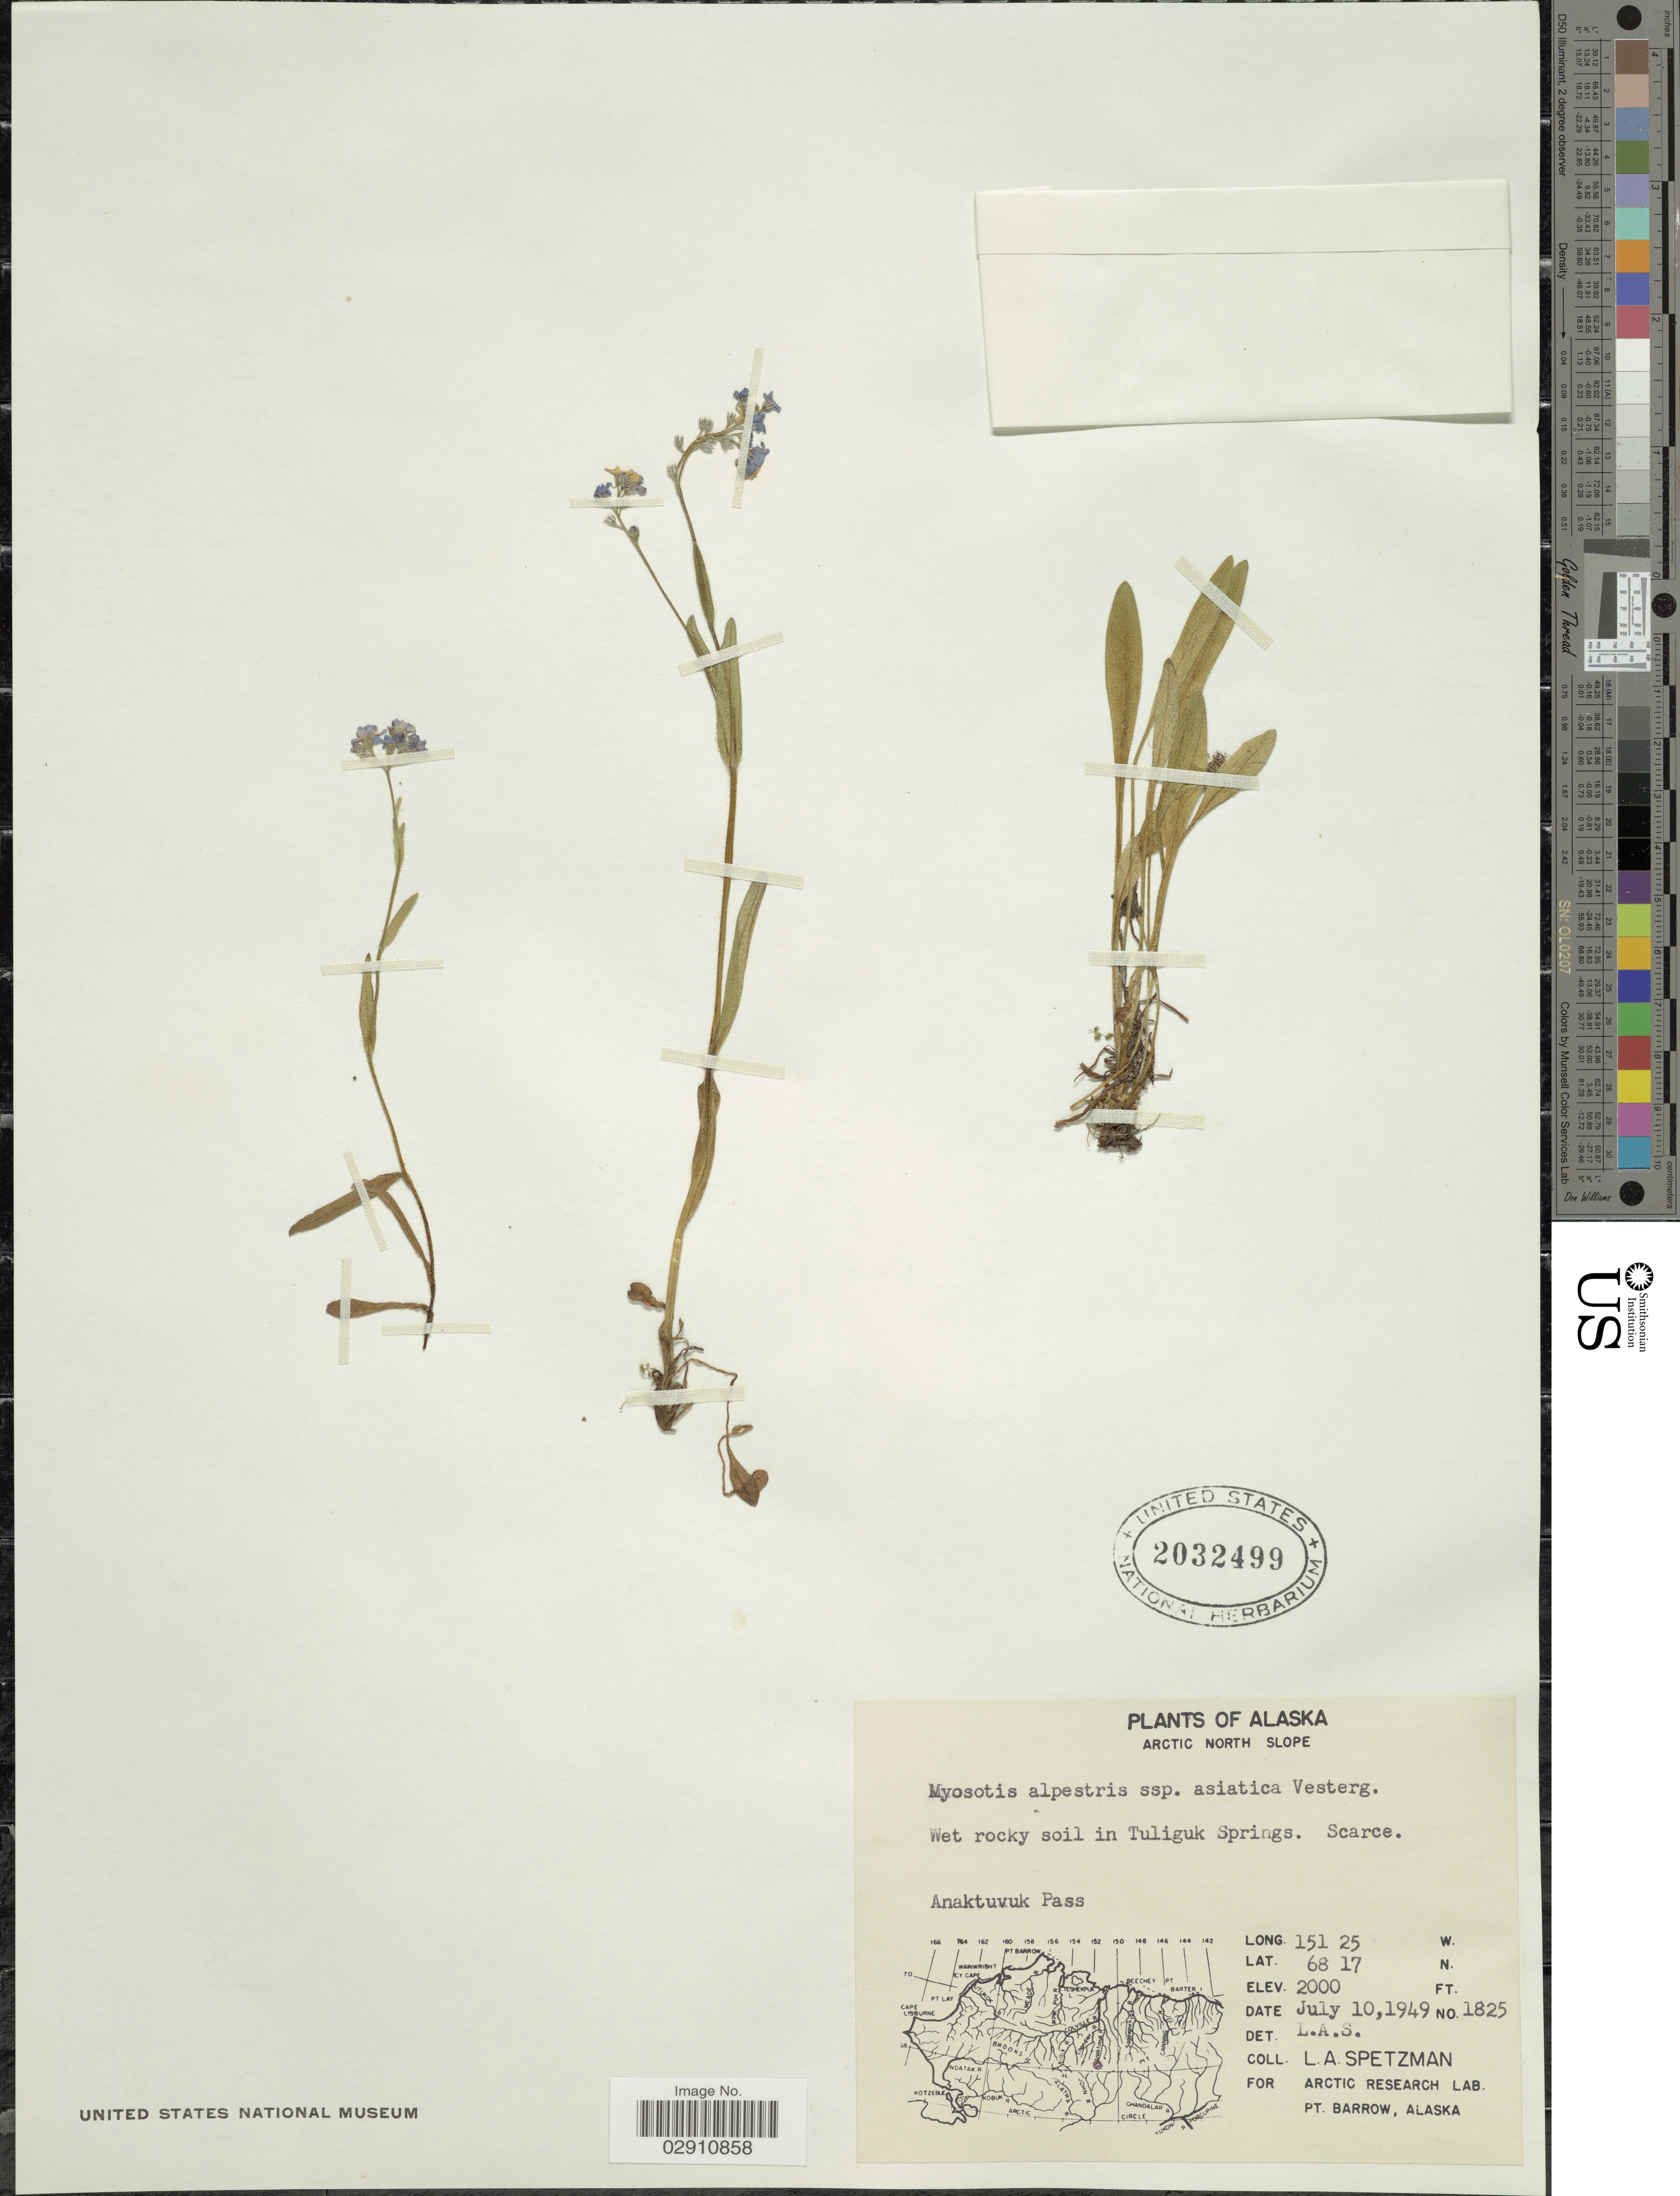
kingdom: Plantae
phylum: Tracheophyta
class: Magnoliopsida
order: Boraginales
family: Boraginaceae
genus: Myosotis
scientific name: Myosotis alpestris subsp. asiatica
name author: Vestergr.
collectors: L. Spetzman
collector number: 1825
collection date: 1949-07-10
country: United States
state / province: Alaska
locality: Arctic North Slope. Wet rocky soil in Tuliguk Springs. Scarce. Anaktuvuk Pass.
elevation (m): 610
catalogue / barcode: US 2032499